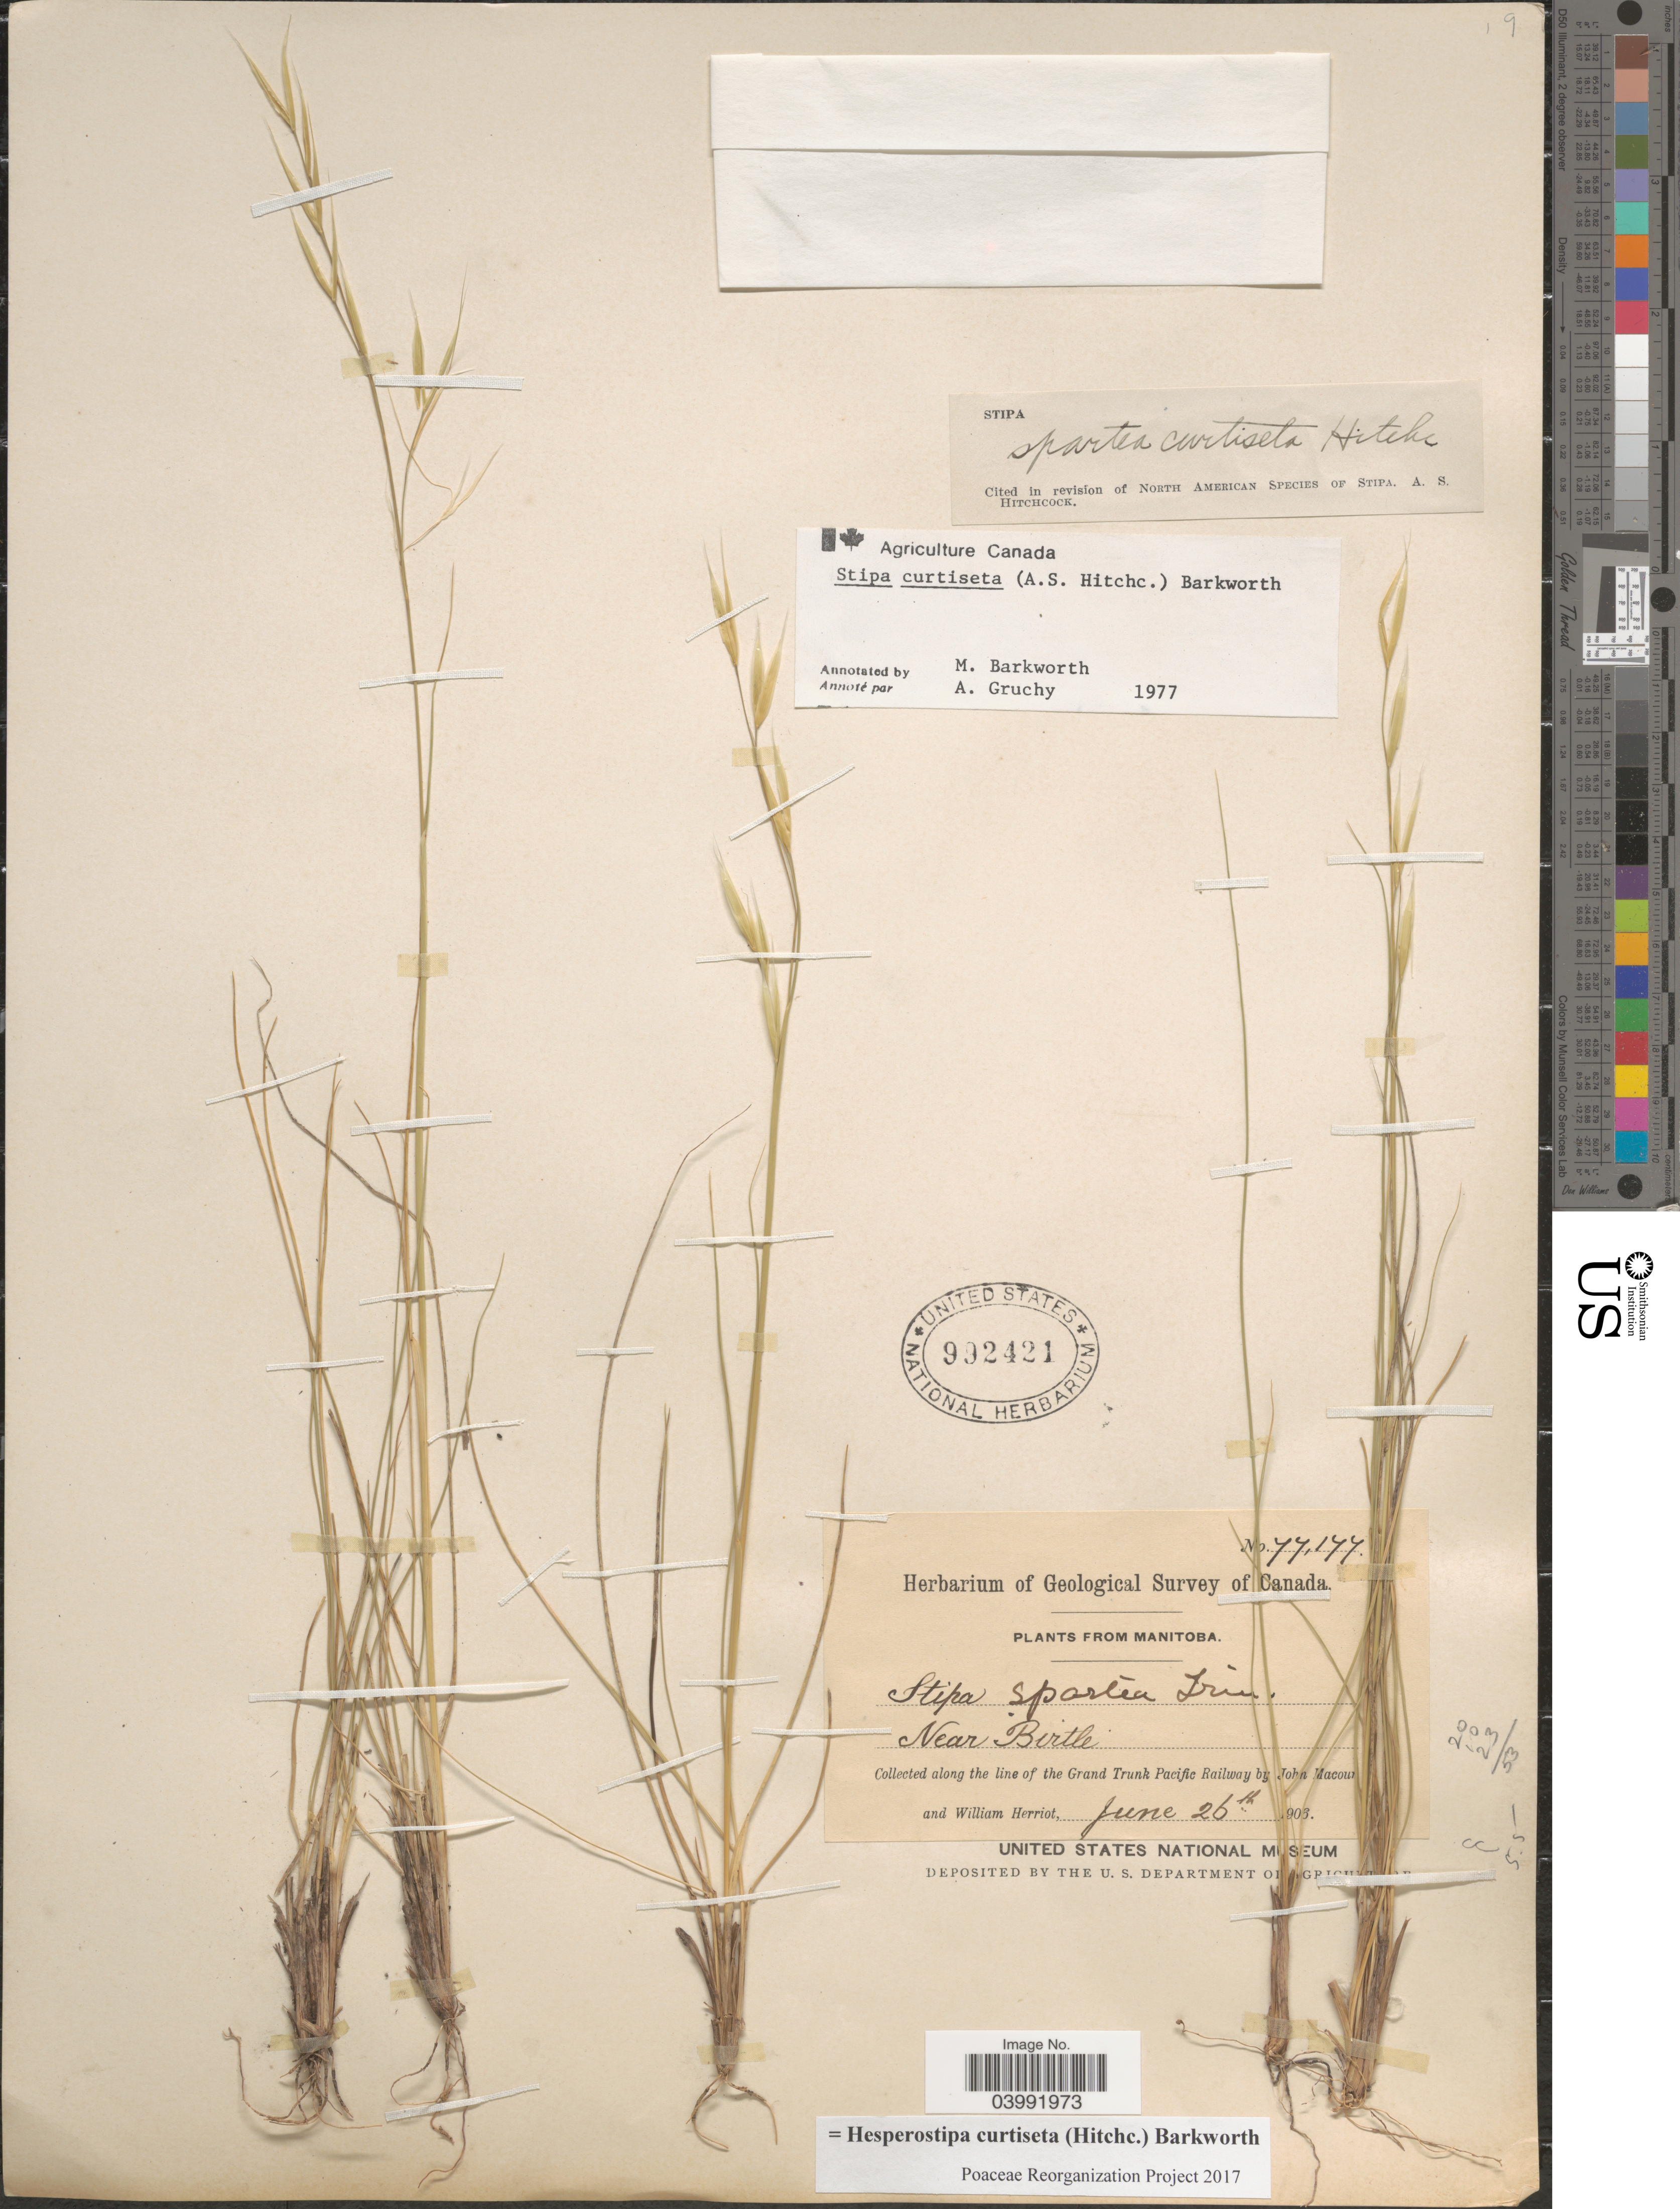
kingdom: Plantae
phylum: Tracheophyta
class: Liliopsida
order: Poales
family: Poaceae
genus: Hesperostipa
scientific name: Hesperostipa curtiseta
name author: (Hitchc.) Barkworth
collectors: J. Macoun & W. Herriot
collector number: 77177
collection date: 1906-06-26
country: Canada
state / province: Manitoba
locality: Near Birtle. Along the line of the Grand Trunk Pacific Railway.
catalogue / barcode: US 992421